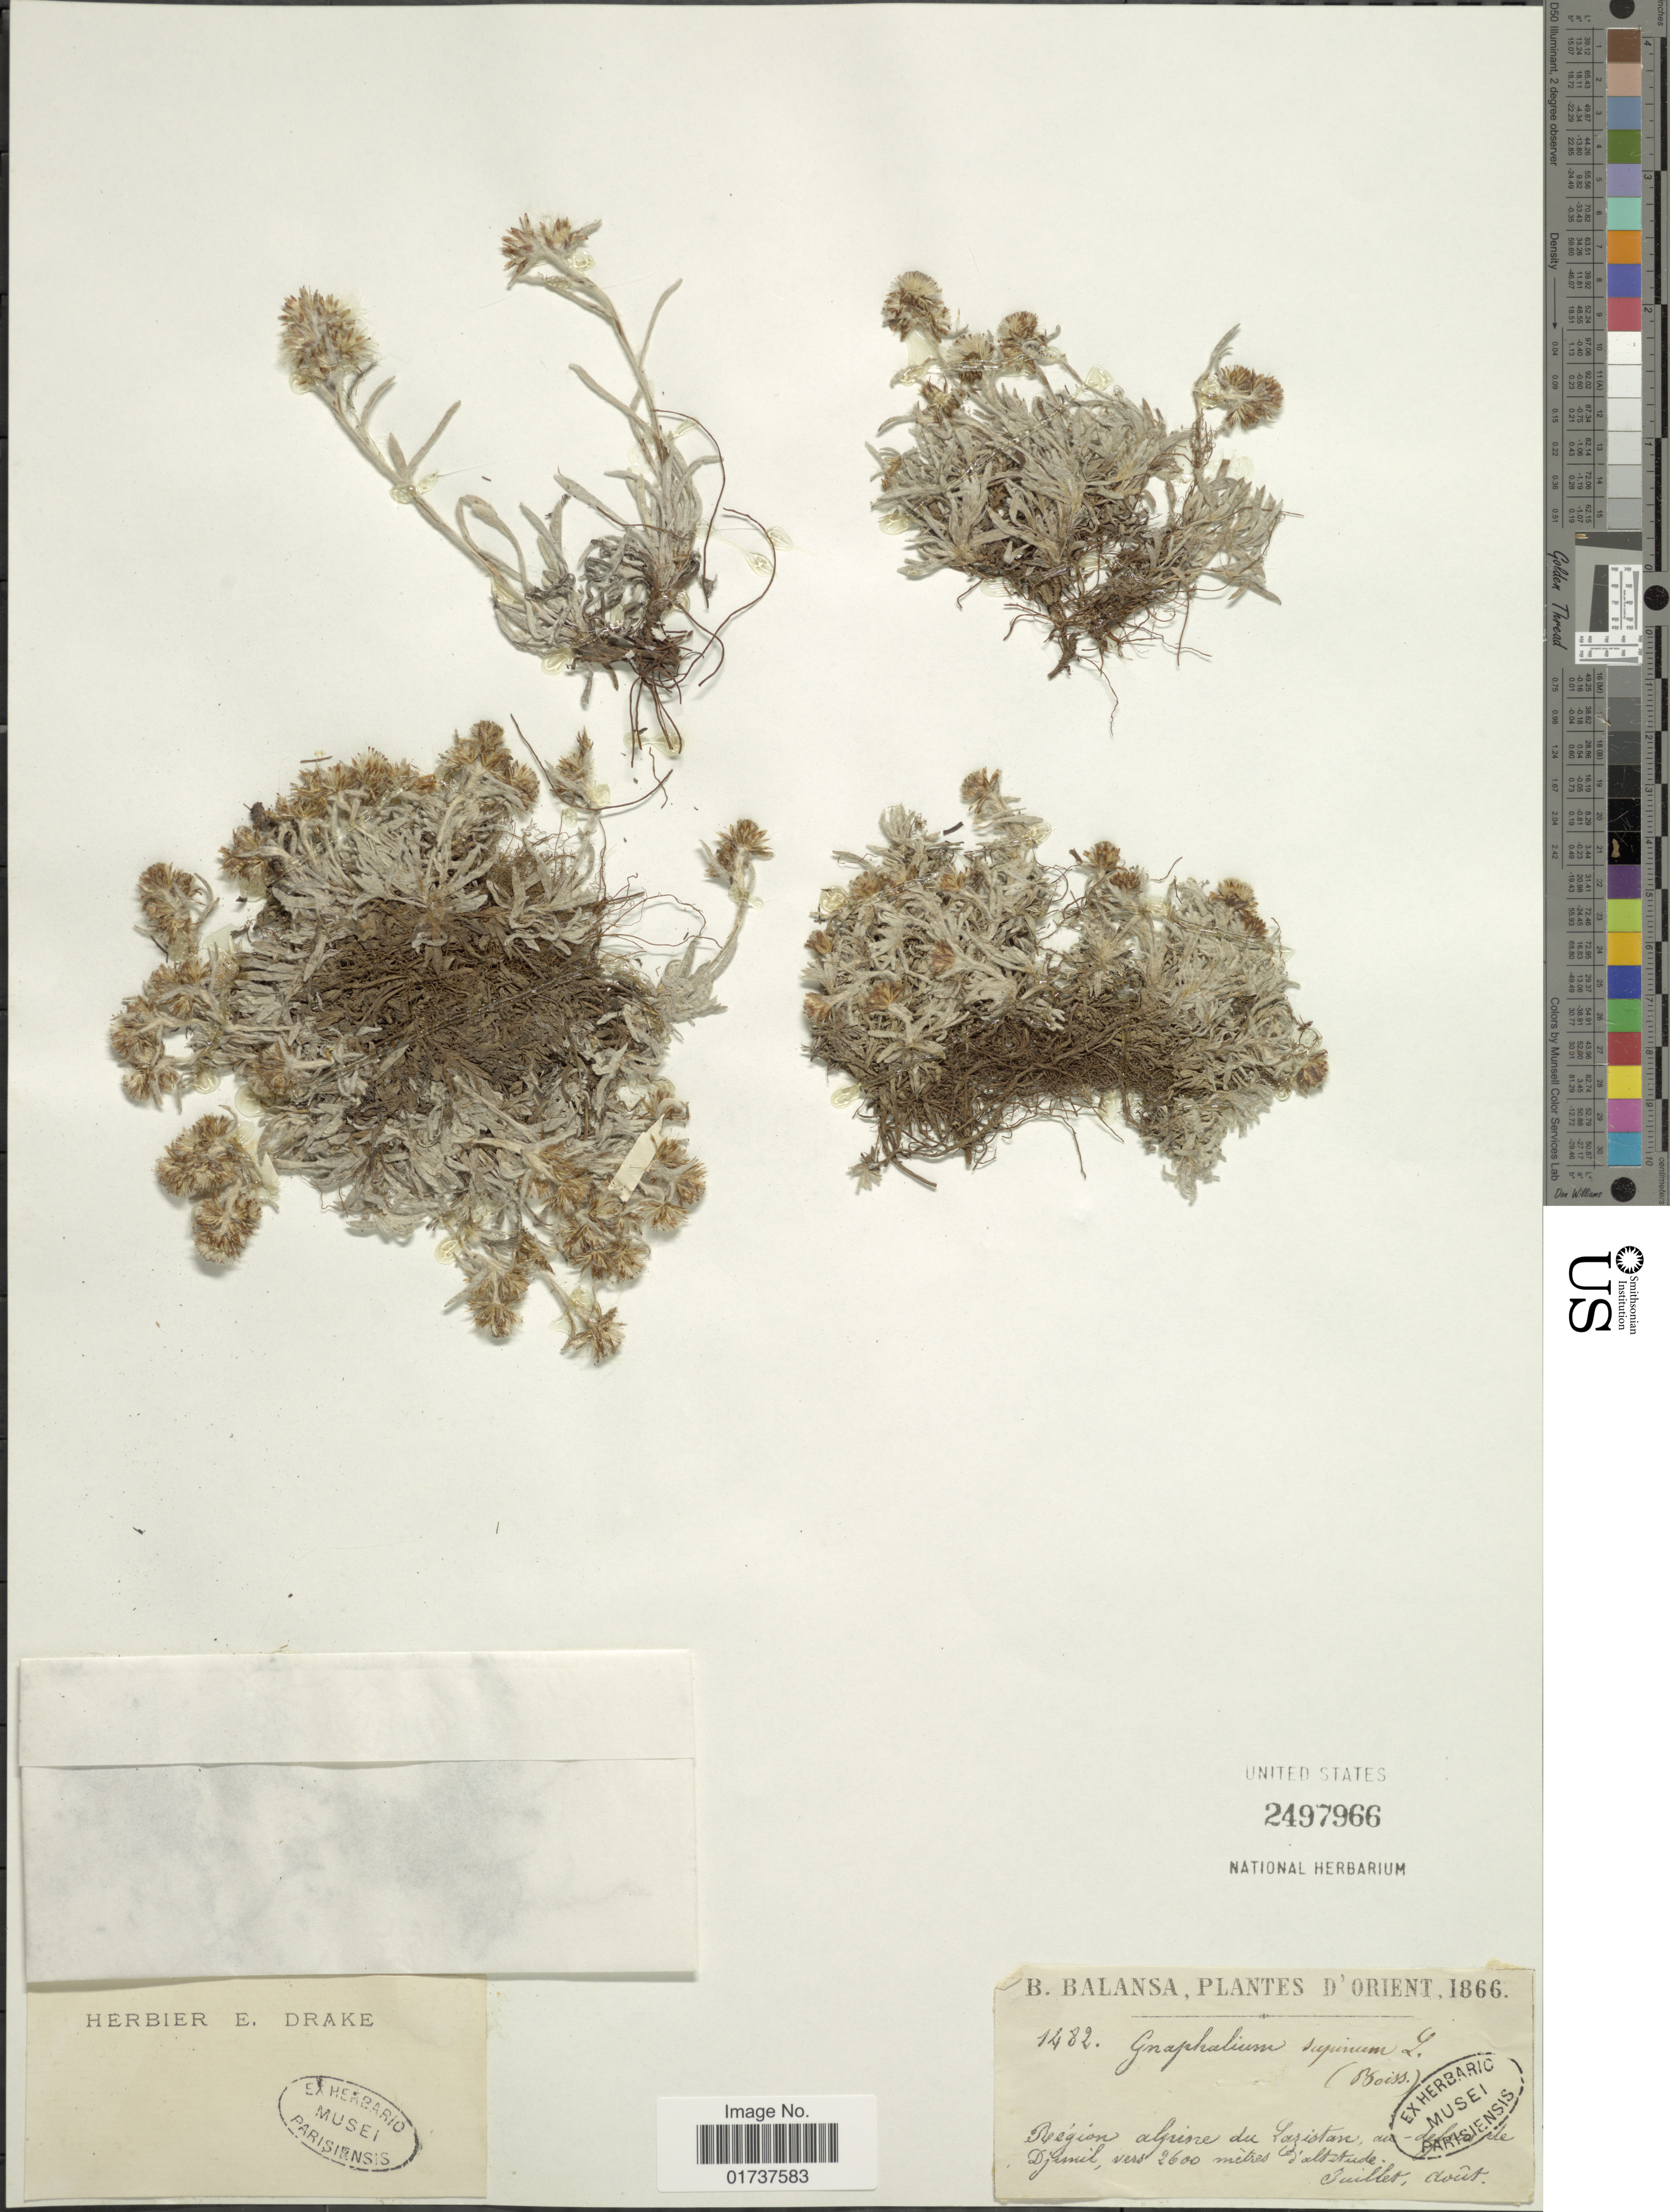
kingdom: Plantae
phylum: Tracheophyta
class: Magnoliopsida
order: Asterales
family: Asteraceae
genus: Gnaphalium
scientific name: Gnaphalium supinum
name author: L.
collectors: B. Balansa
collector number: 1482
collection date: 1866-07/1866-08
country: Turkey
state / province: Artvin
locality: Region alpuisre du, Laristan, du Lazistan [illegible text] Djumil [interpreted]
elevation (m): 2600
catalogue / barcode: US 2497966